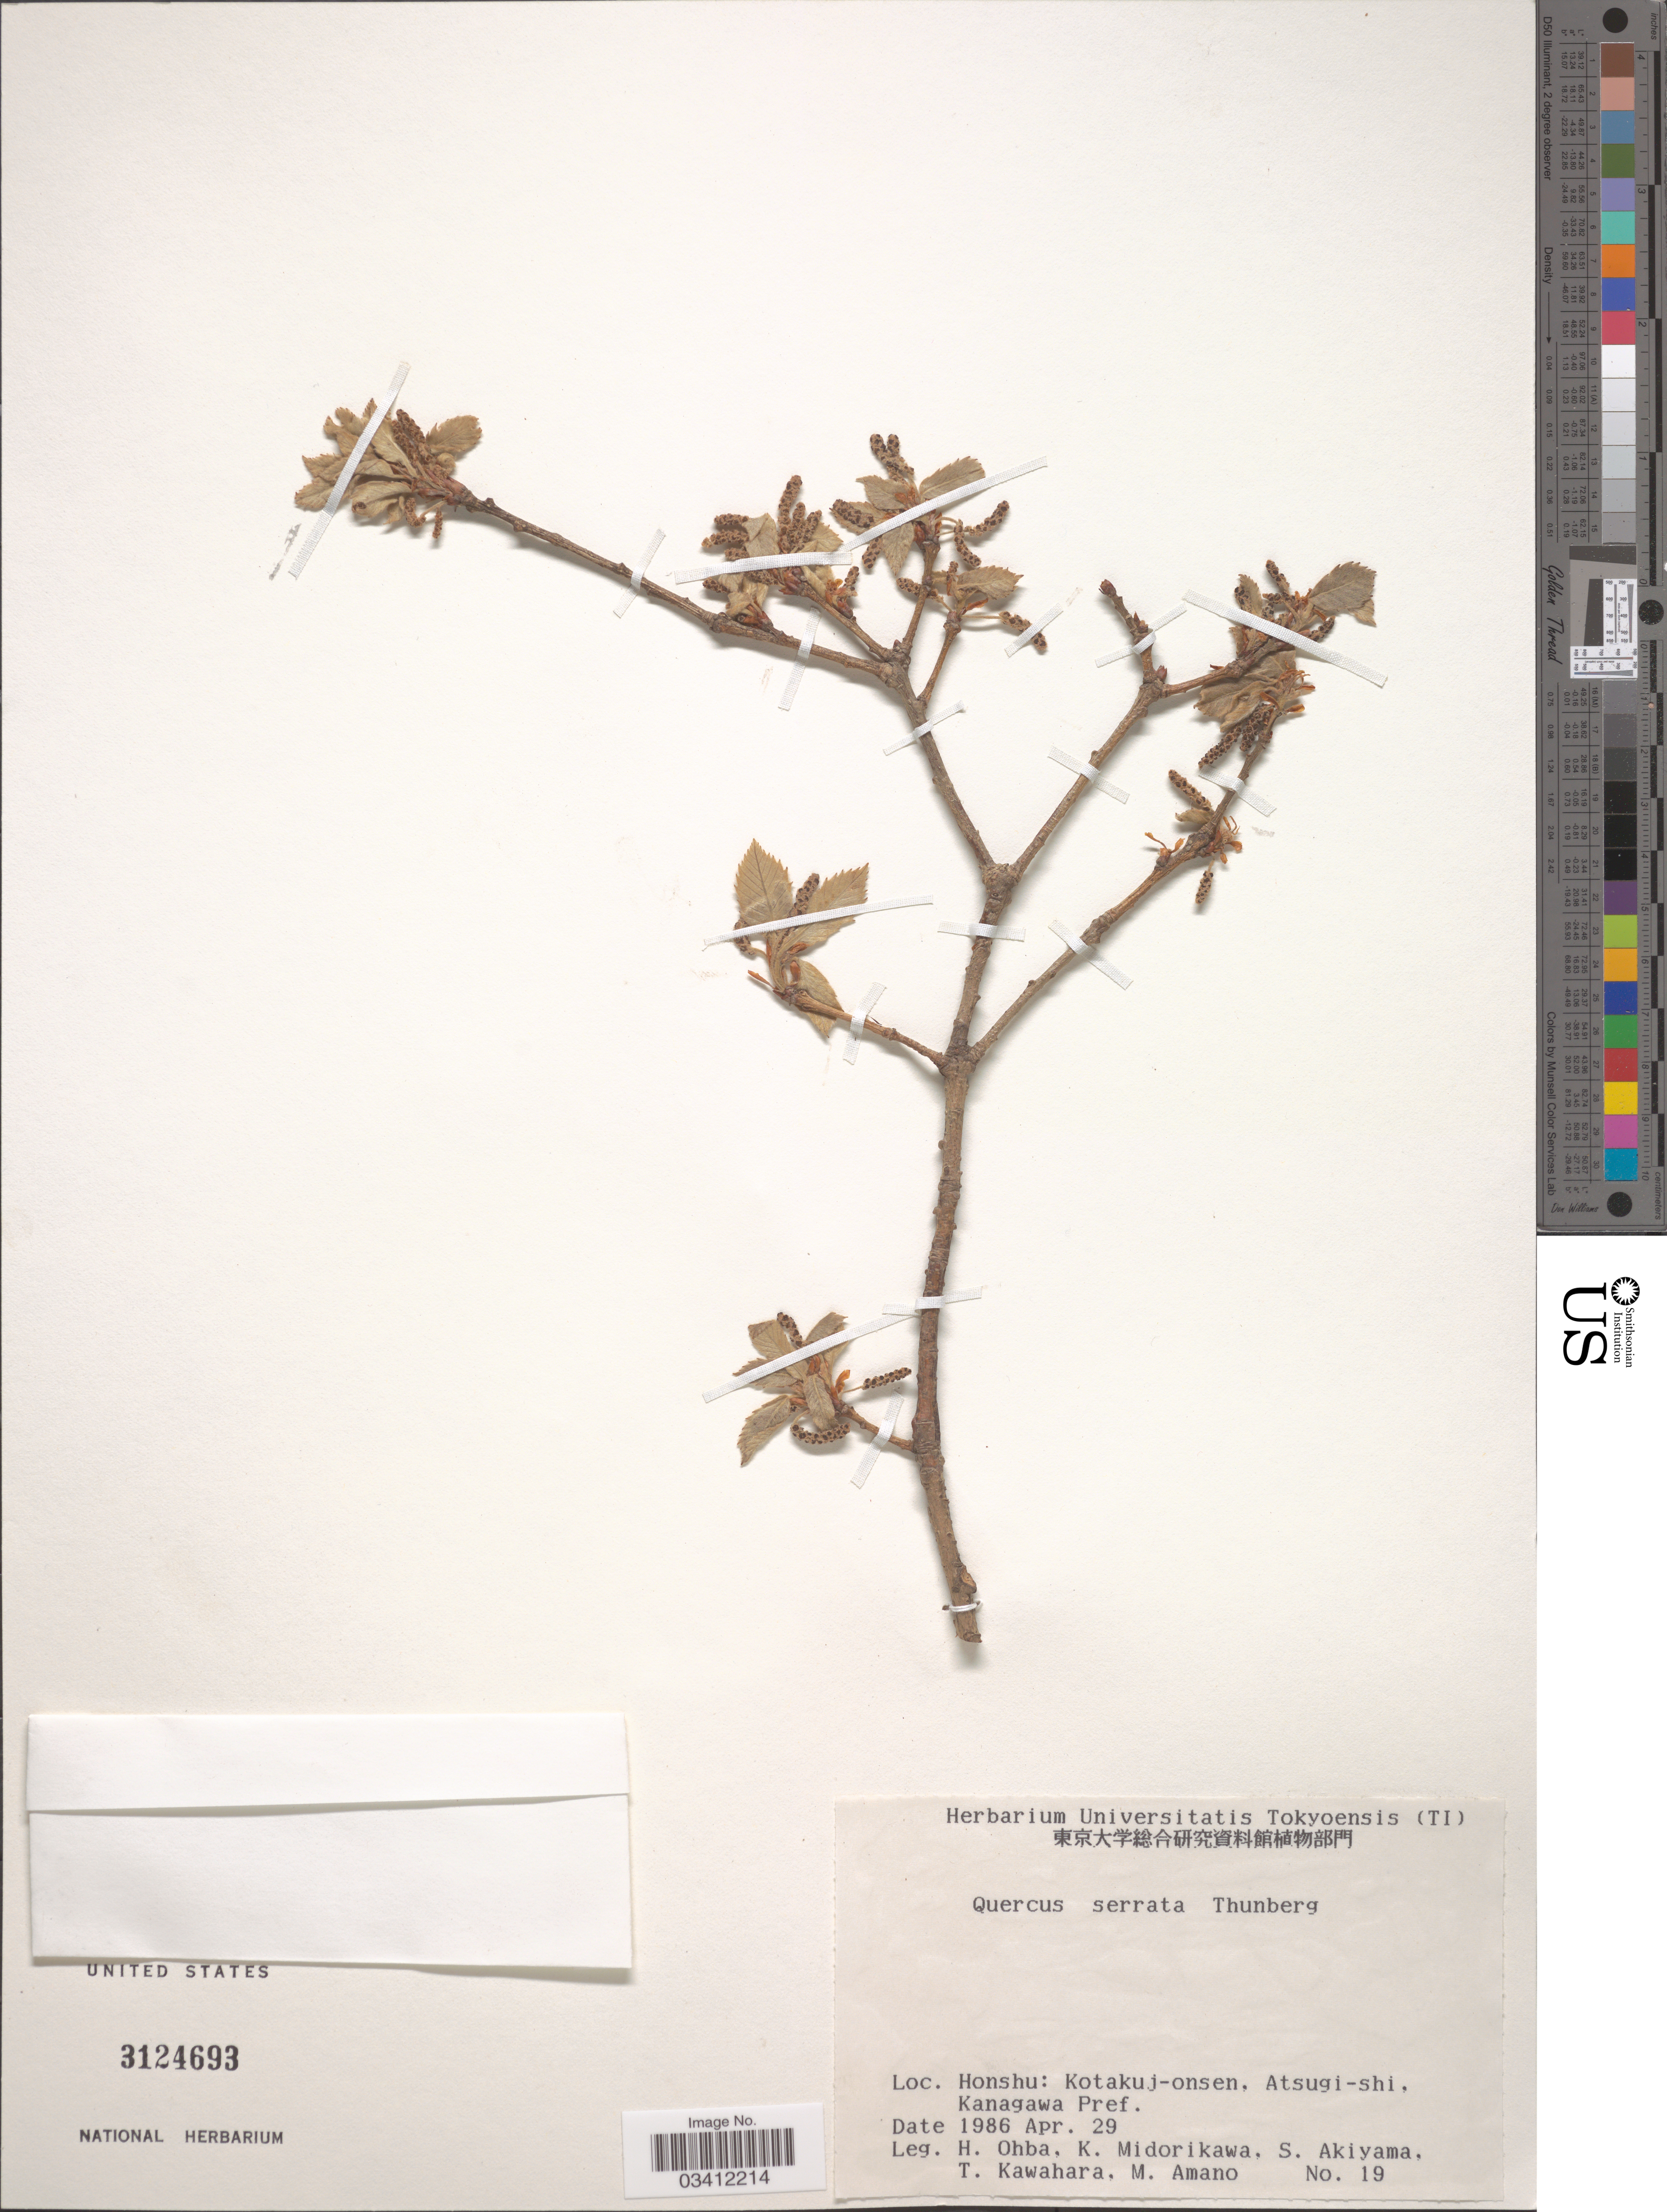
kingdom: Plantae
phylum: Tracheophyta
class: Magnoliopsida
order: Fagales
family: Fagaceae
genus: Quercus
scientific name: Quercus serrata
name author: Thunb.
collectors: H. Ohba, K. Midorikawa, Shinobu Akiyama, T. Kawahara & M. Amano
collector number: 19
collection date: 1986-04-29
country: Japan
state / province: Kanagawa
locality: Honshu: Kotakuj-onsen. Atsugi-shi, Kanagawa Pref.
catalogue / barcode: US 3124693